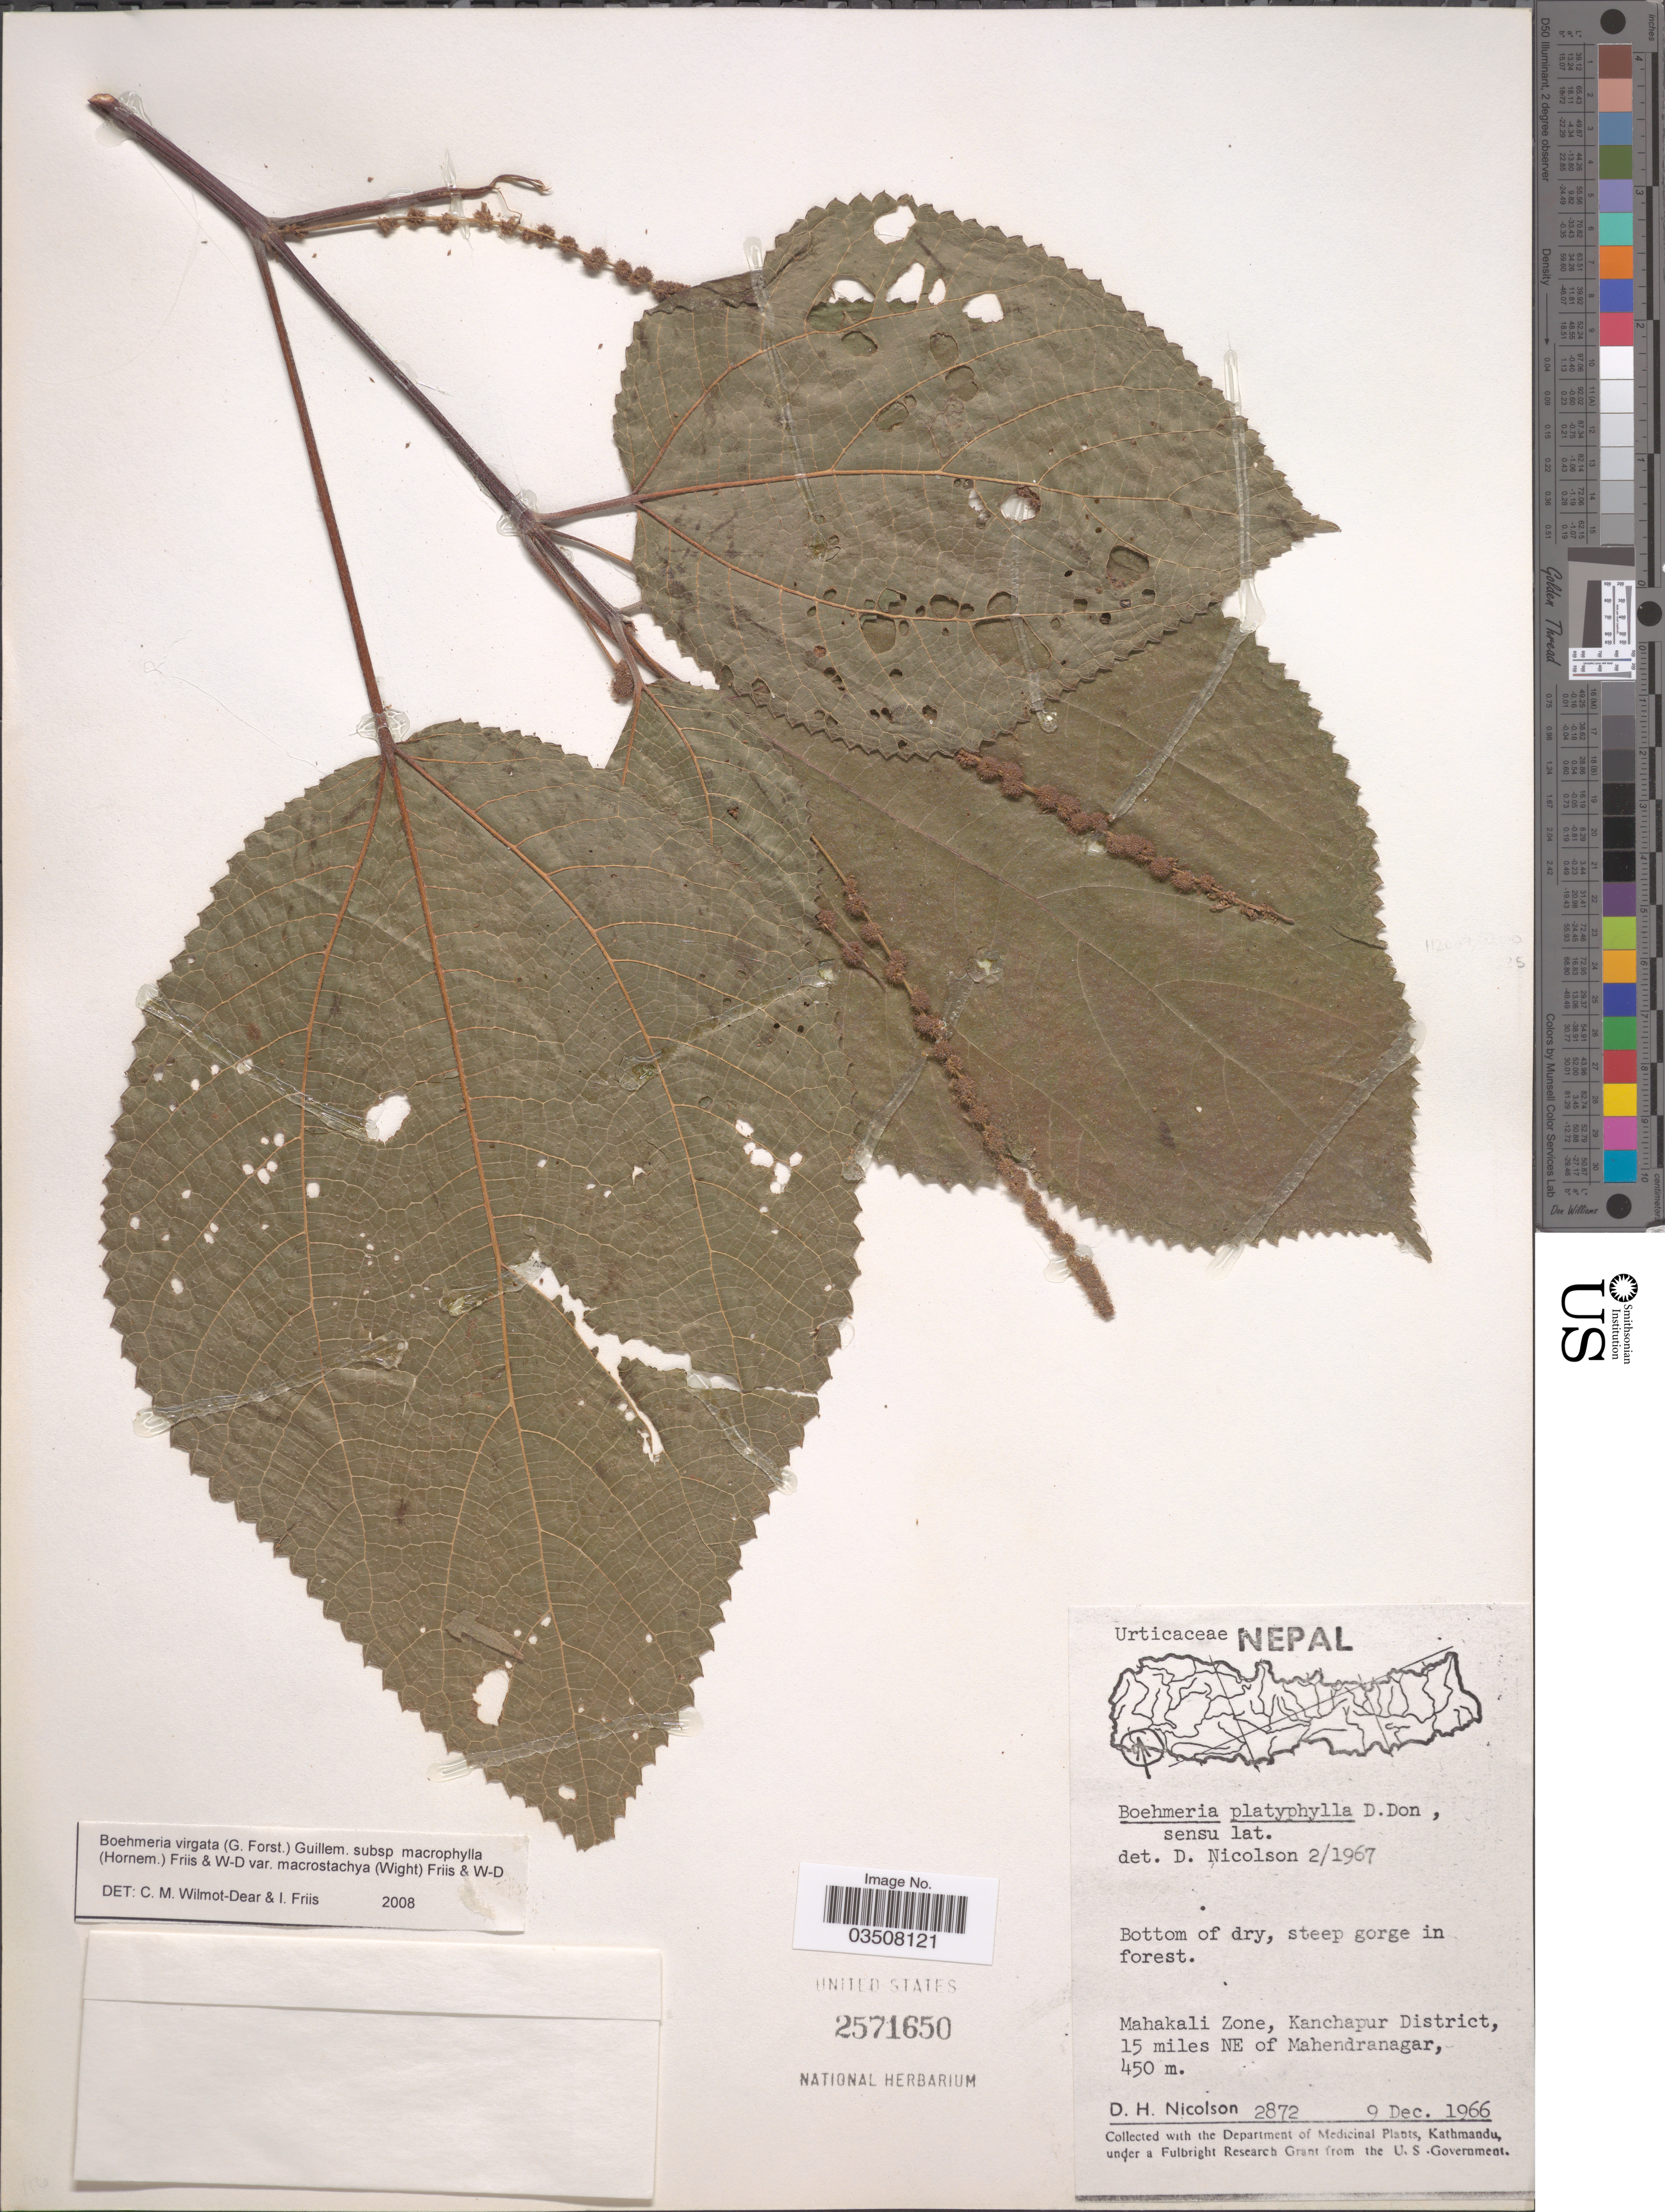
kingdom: Plantae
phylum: Tracheophyta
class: Magnoliopsida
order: Rosales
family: Urticaceae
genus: Boehmeria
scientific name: Boehmeria virgata var. macrostachya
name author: (Wight) Friis & Wilmot-Dear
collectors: D. H. Nicolson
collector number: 2872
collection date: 1966-12-09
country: Nepal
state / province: Mahakali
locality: Mahakali Zone, Kanchapur District, 15 miles NE of Mahendranagar.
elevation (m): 450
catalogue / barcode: US 2571650